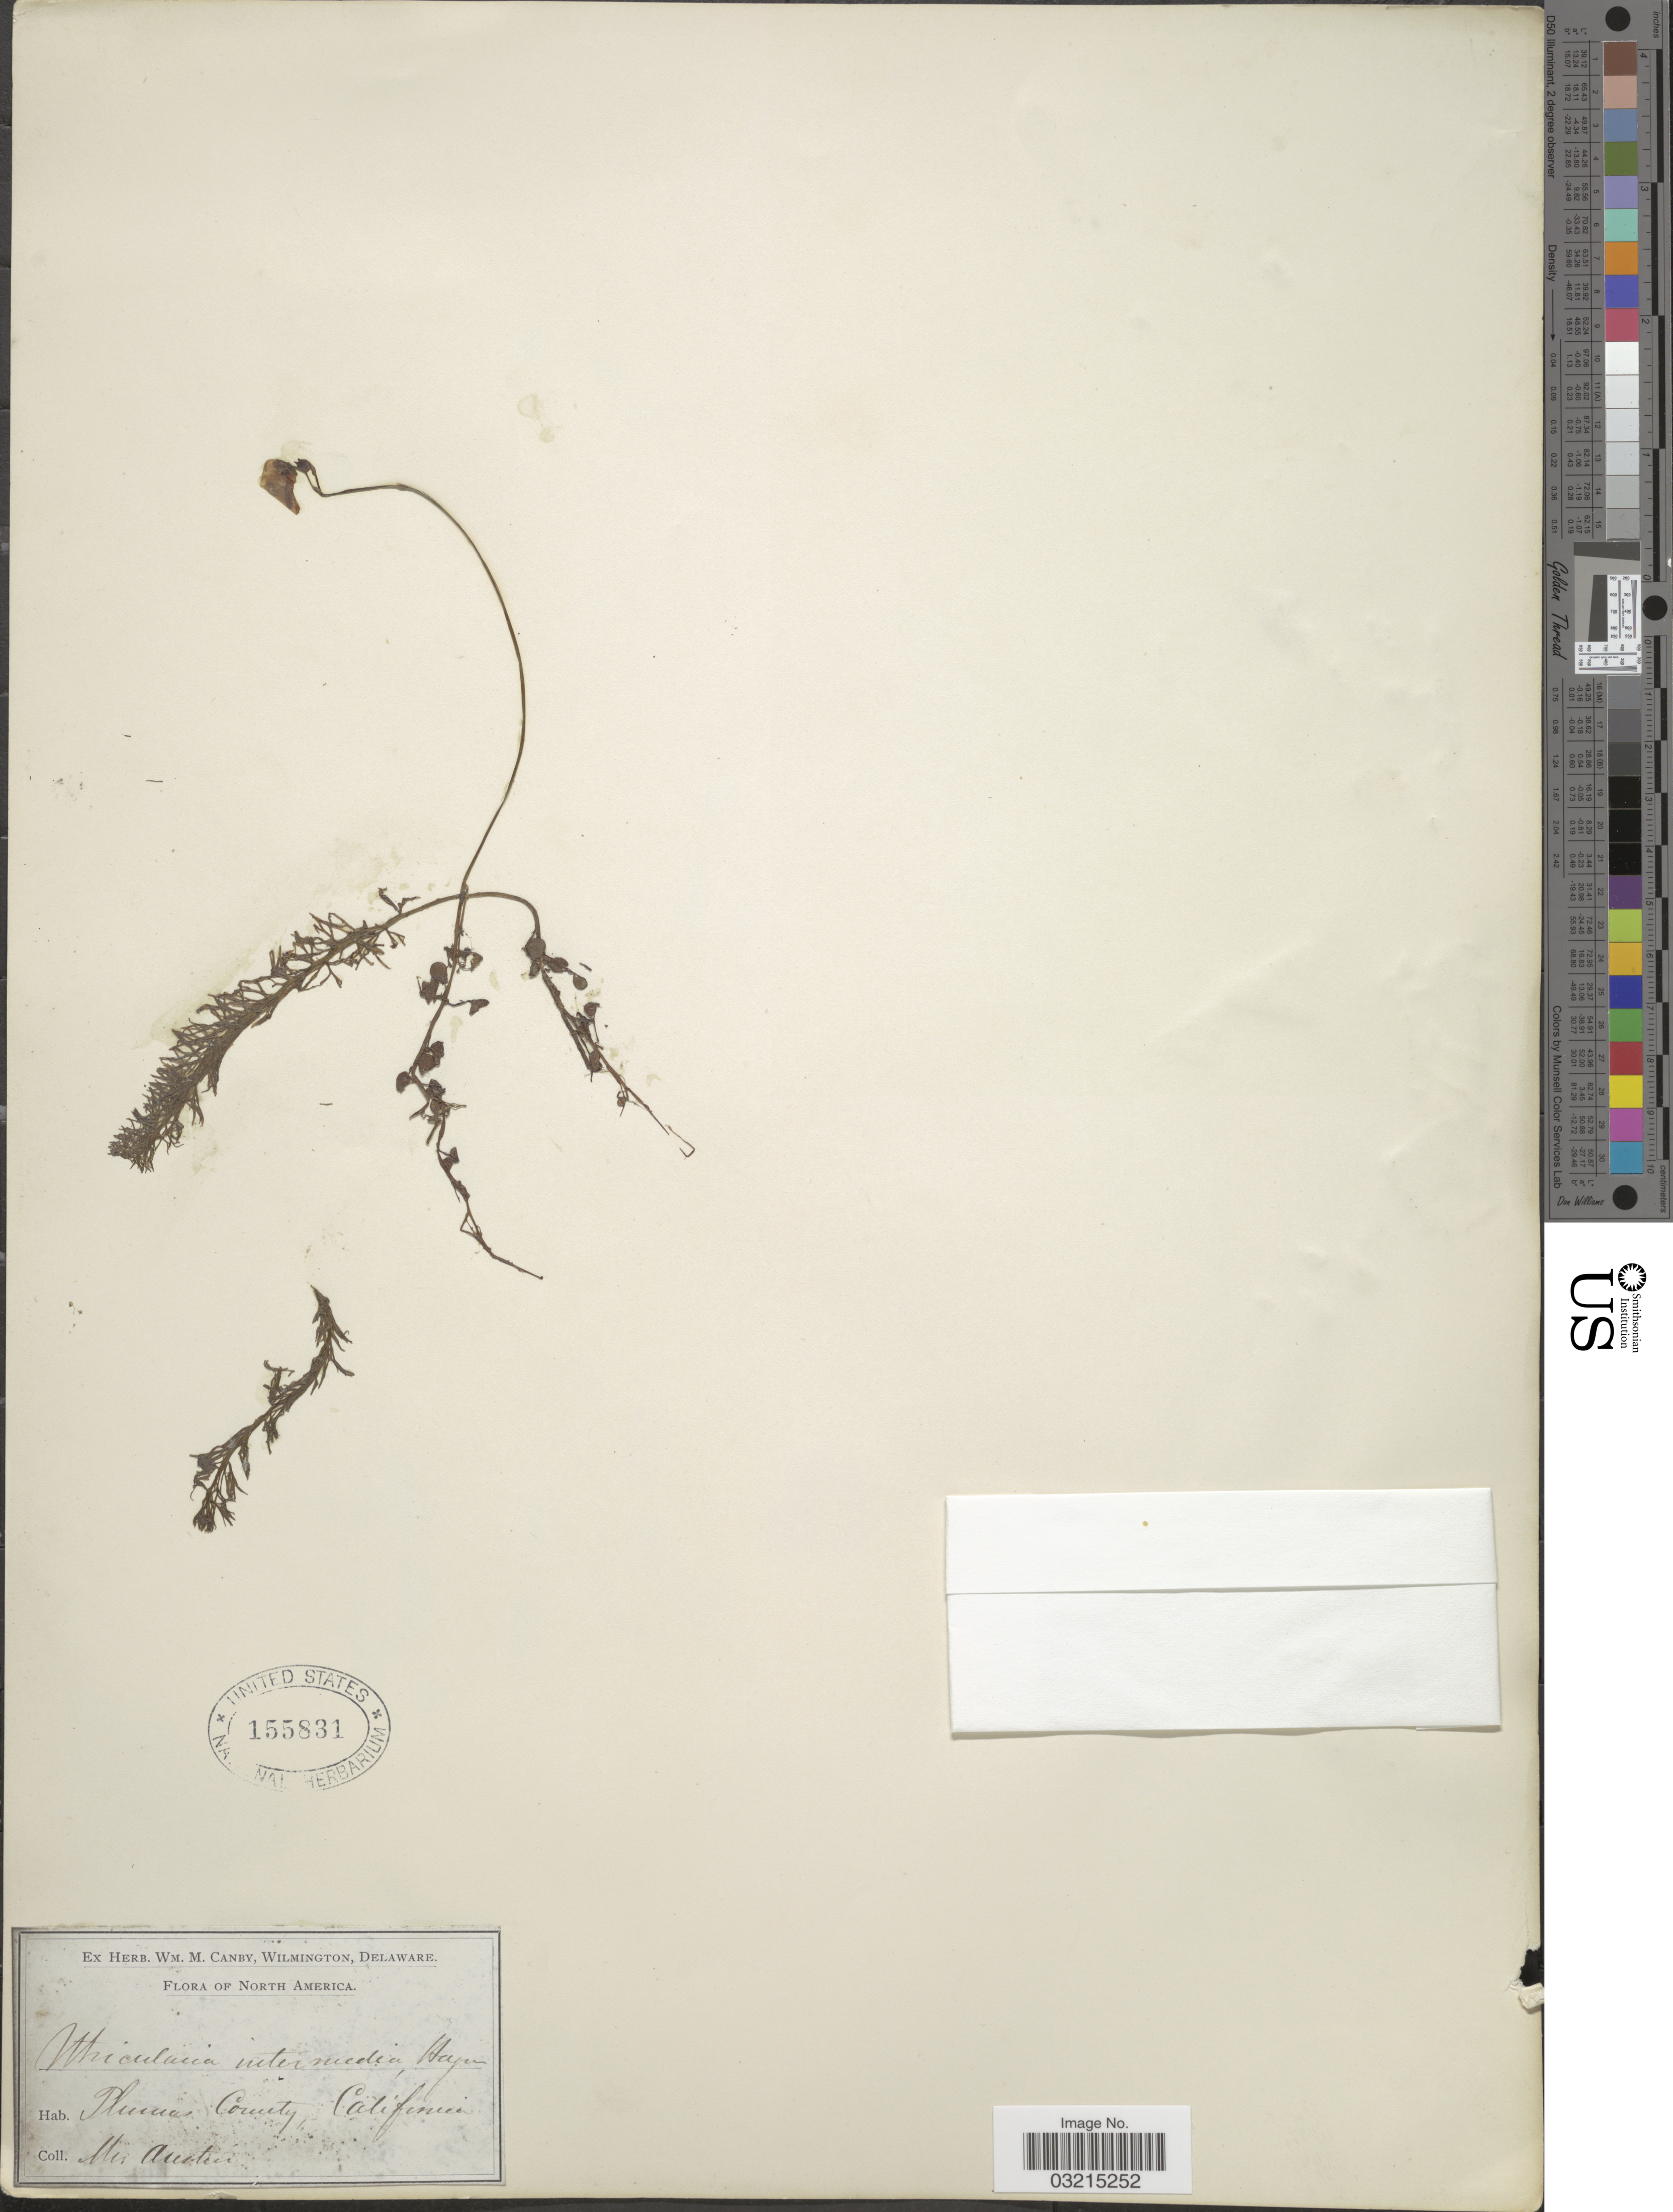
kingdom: Plantae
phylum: Tracheophyta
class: Magnoliopsida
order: Lamiales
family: Lentibulariaceae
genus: Utricularia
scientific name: Utricularia intermedia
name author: Hayne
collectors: Austin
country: United States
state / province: California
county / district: Plumas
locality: Plumas County.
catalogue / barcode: US 155831